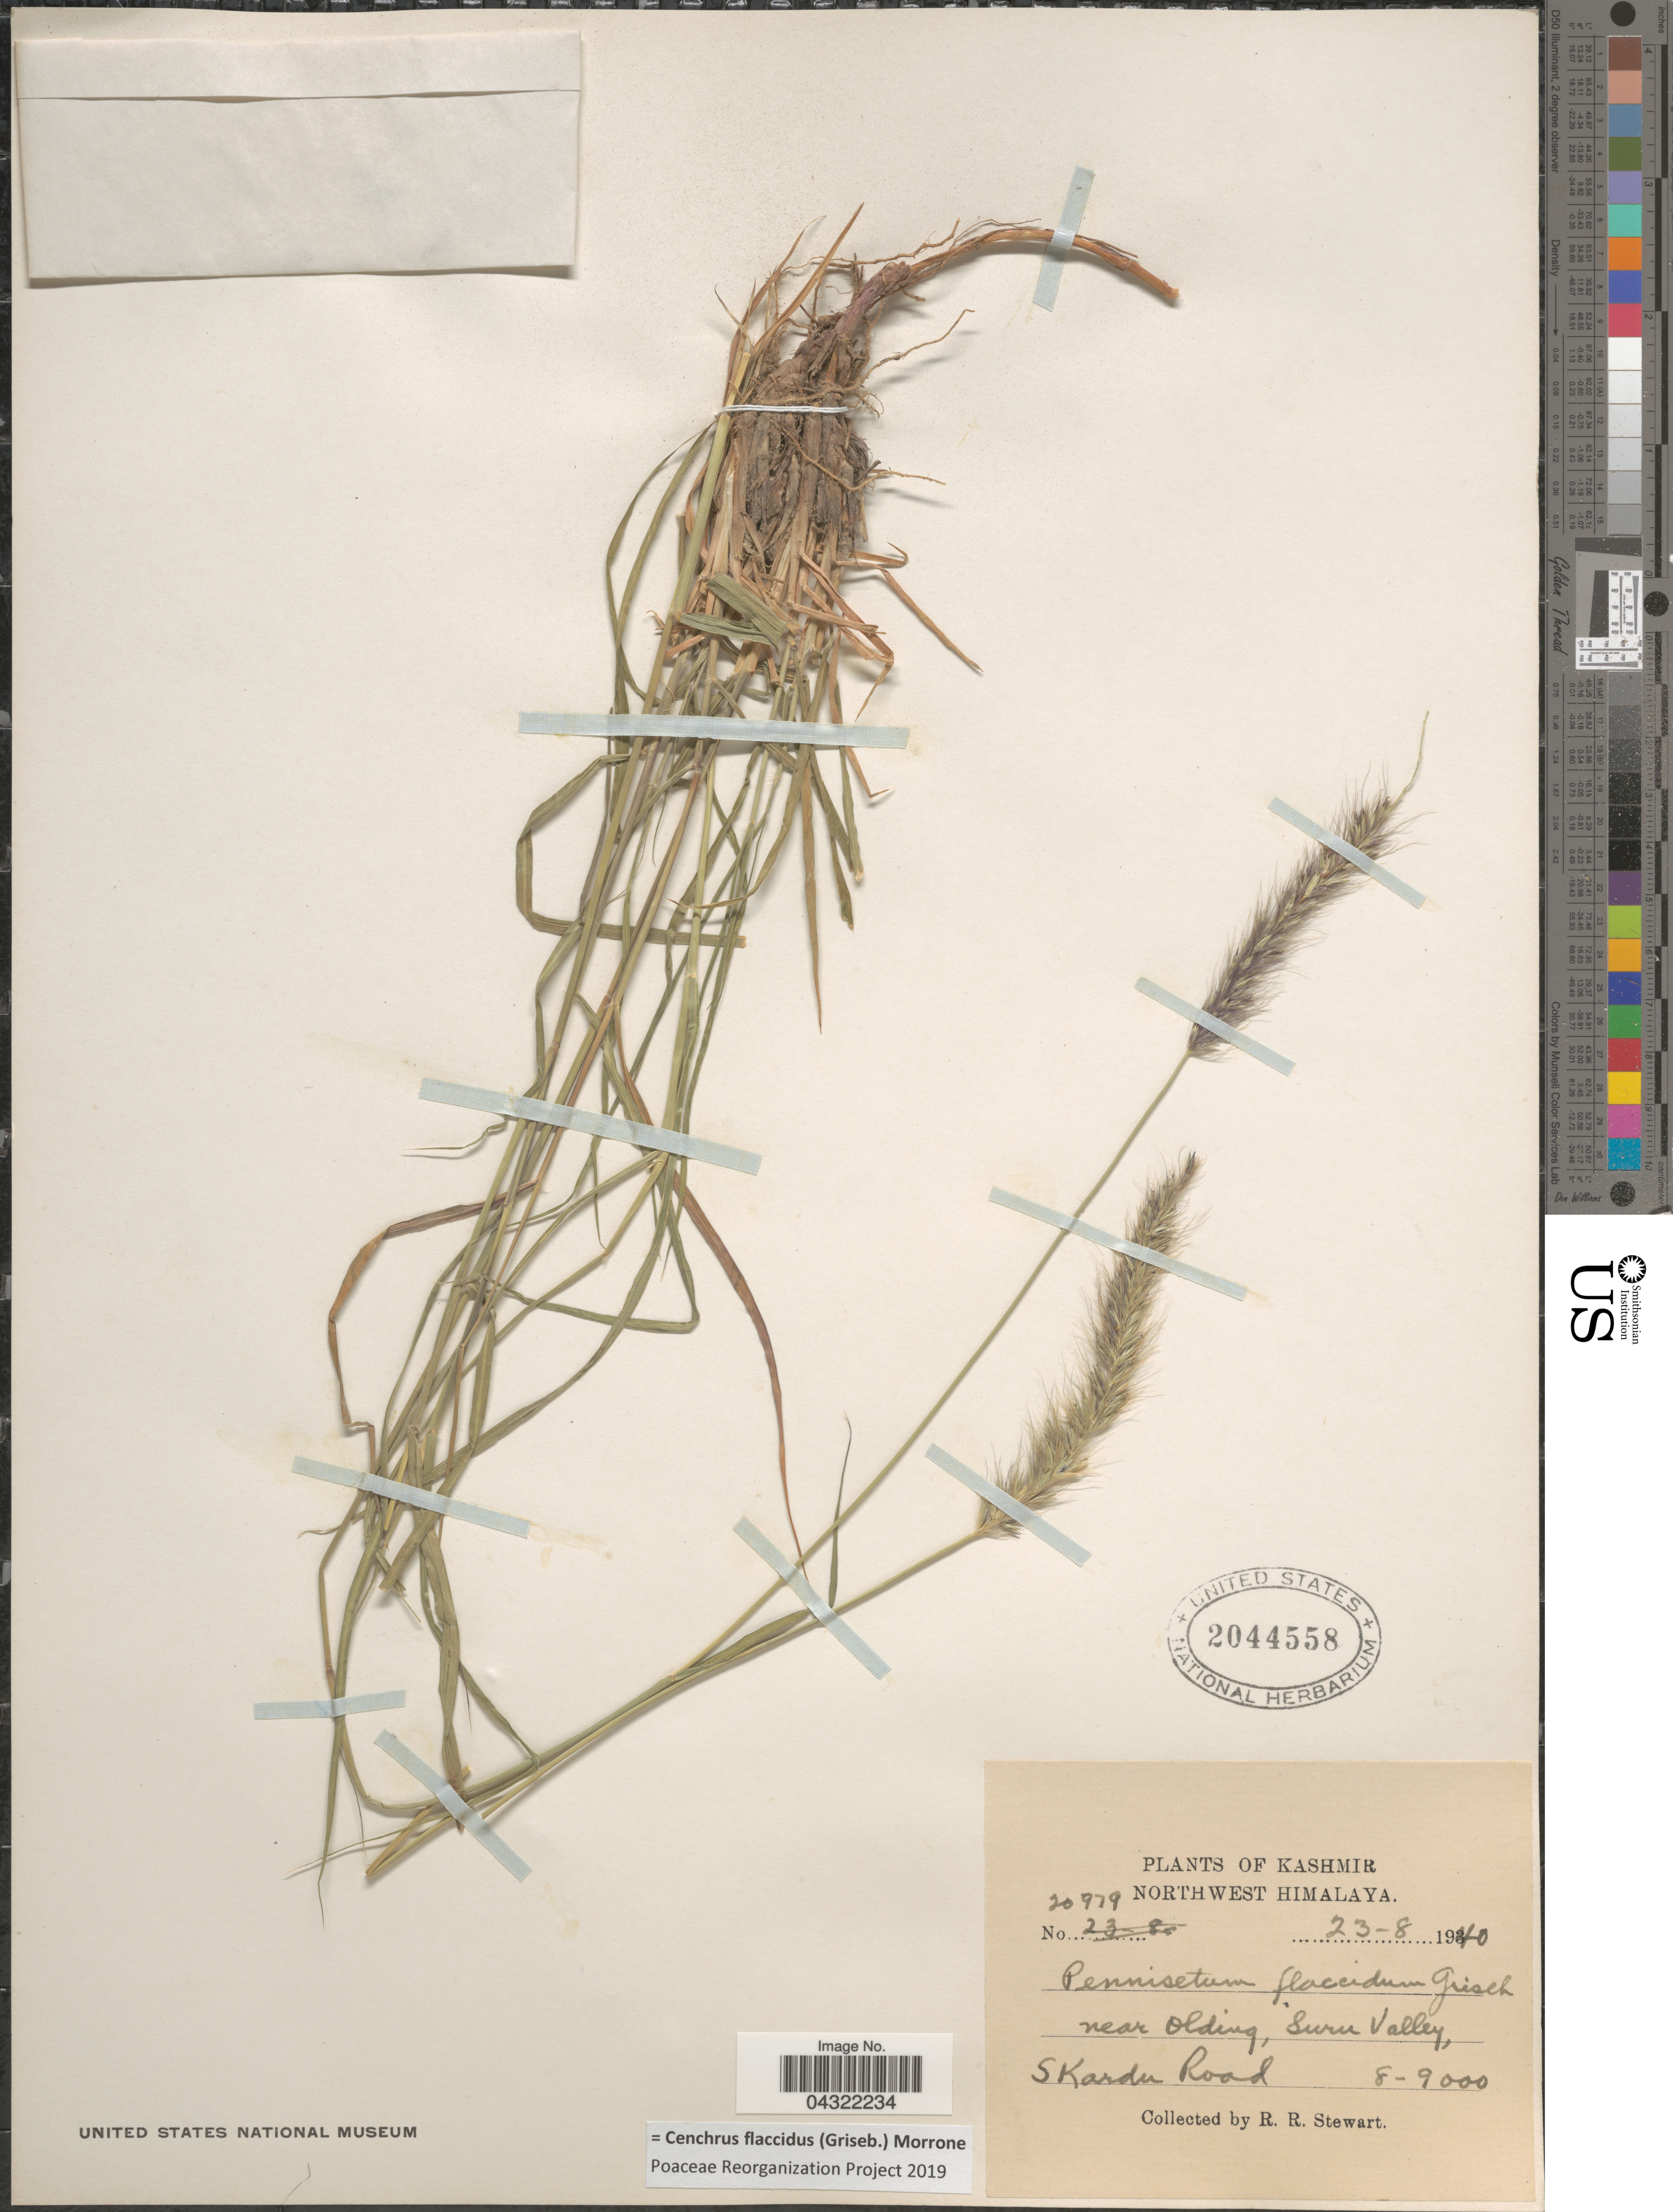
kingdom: Plantae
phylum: Tracheophyta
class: Liliopsida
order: Poales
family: Poaceae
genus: Cenchrus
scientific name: Cenchrus flaccidus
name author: (Griseb.) Morrone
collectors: R. Stewart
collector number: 20979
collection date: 1940-08-23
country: India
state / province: Jammu and Kashmir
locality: Kashmir. Northwest Himalaya. Near olding, Suru Valley, Skardu Road.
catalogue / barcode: US 2044558